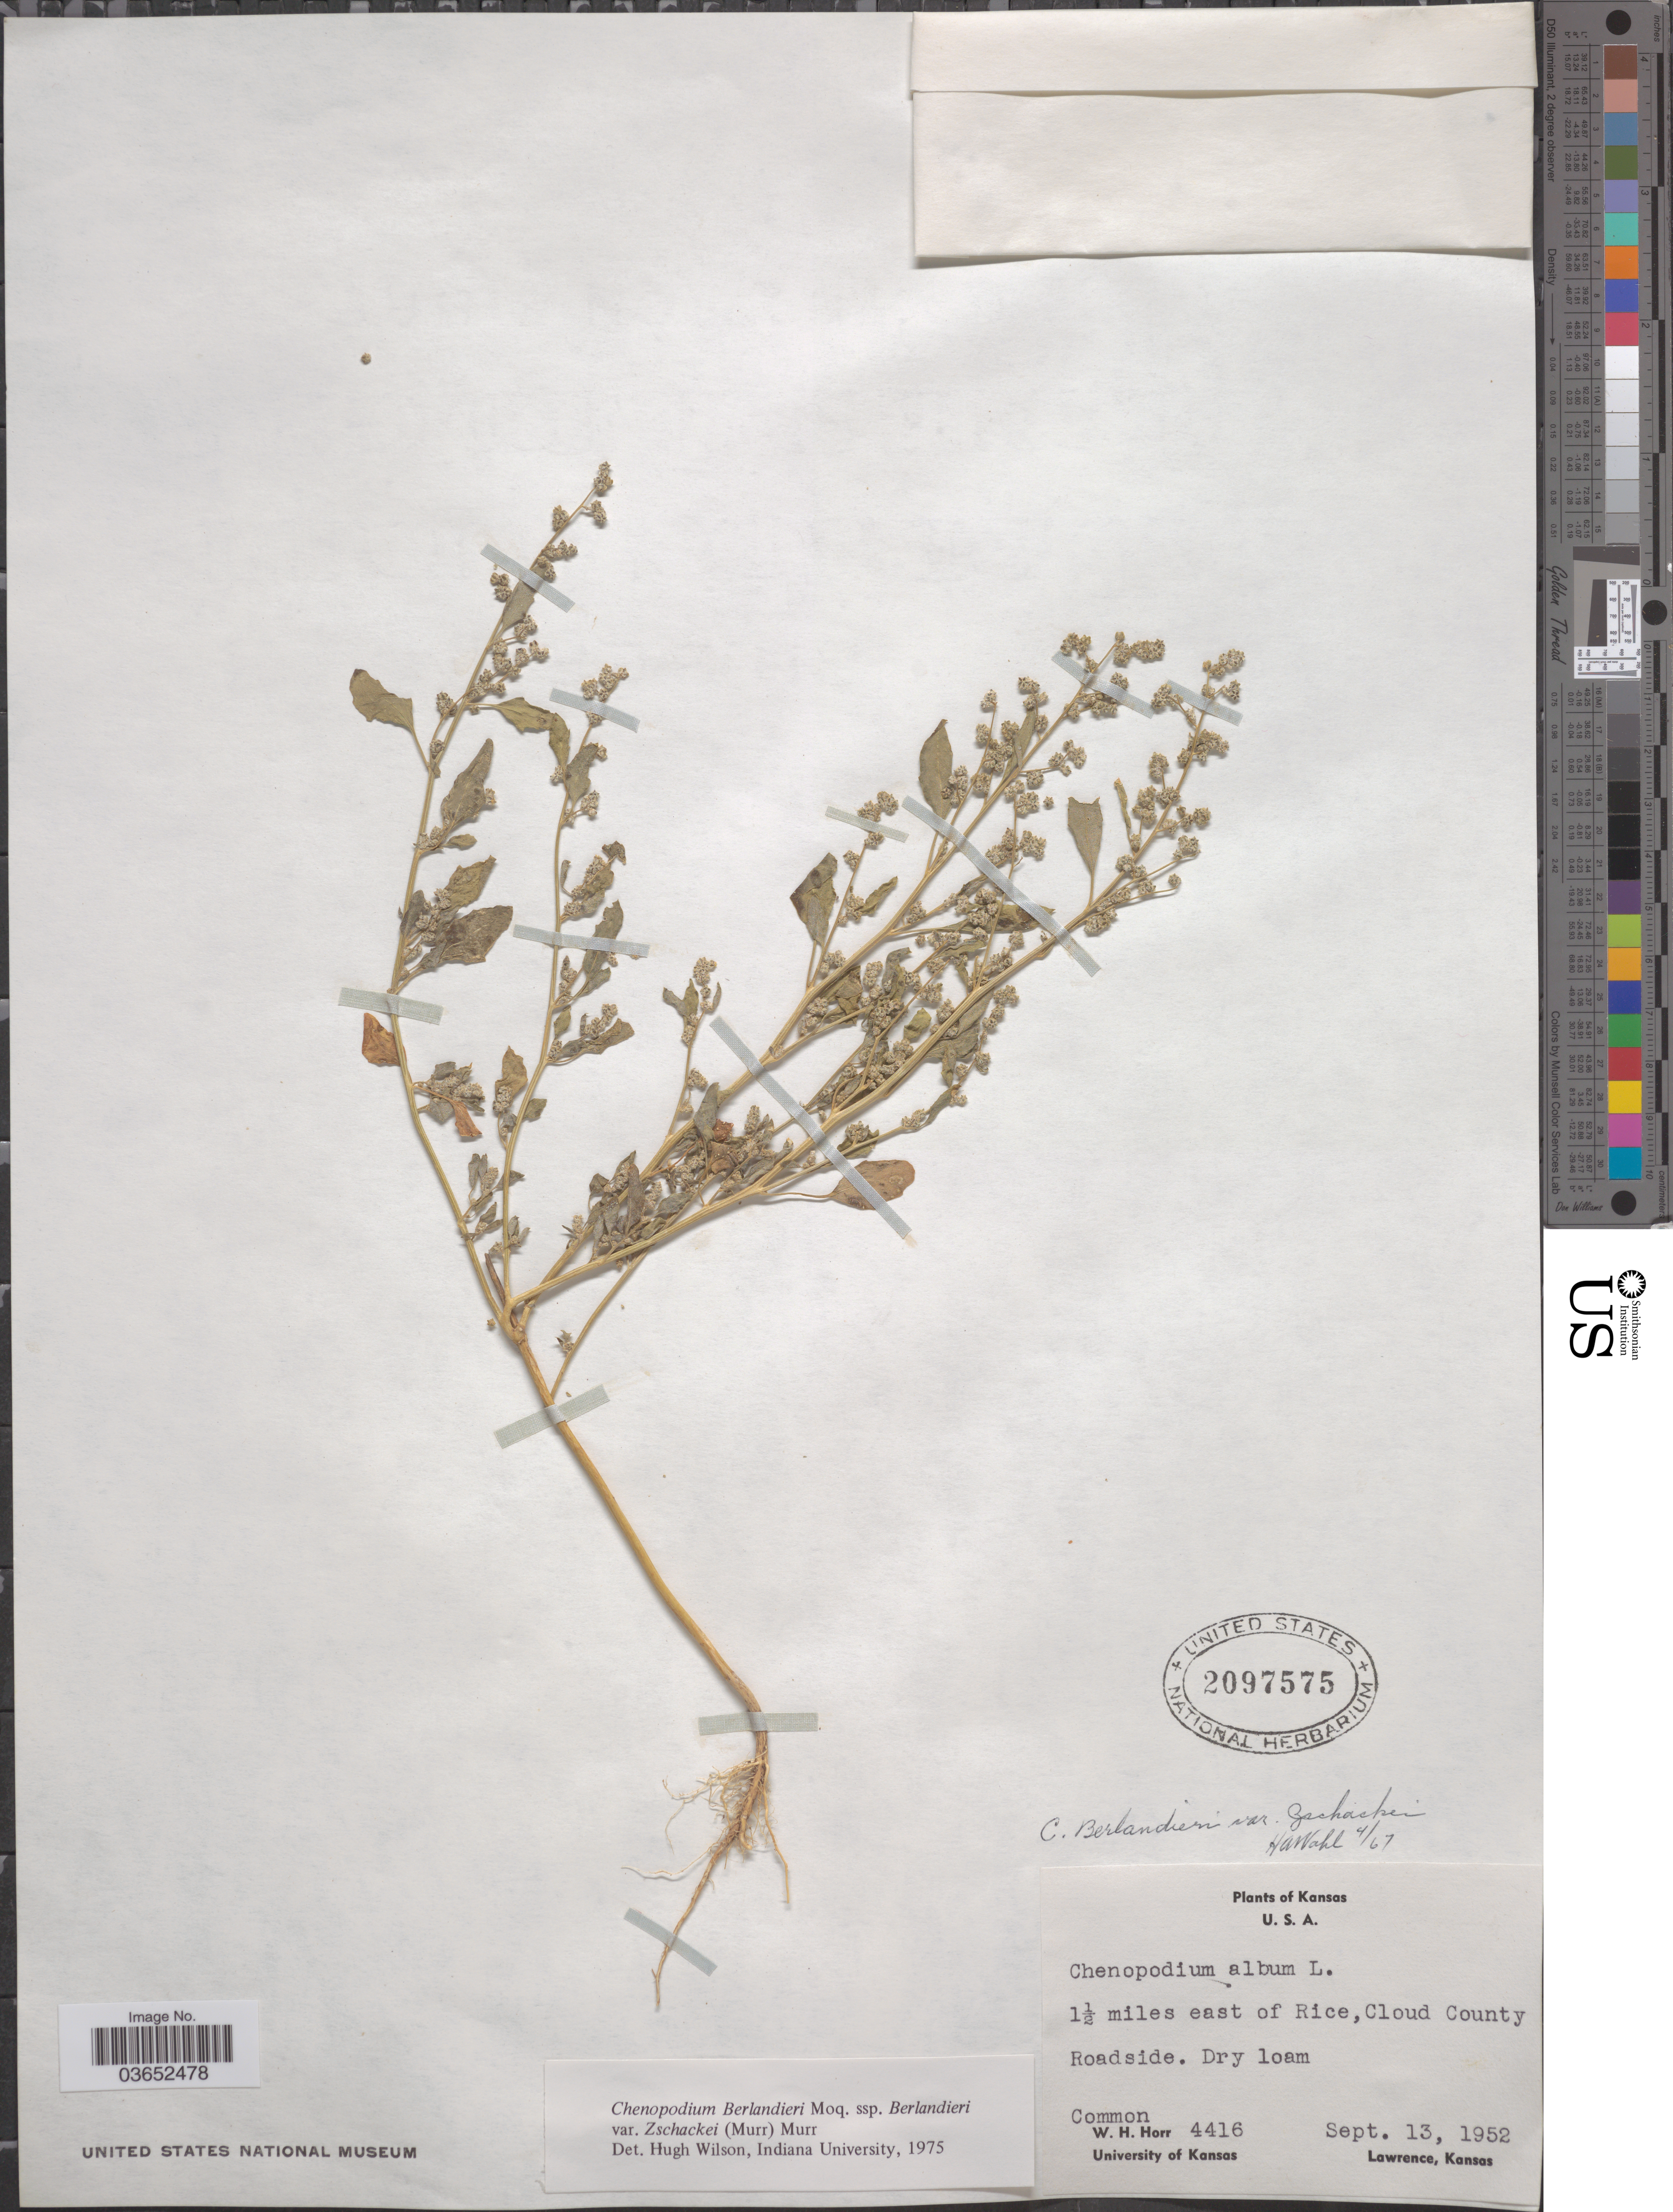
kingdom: Plantae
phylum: Tracheophyta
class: Magnoliopsida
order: Caryophyllales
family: Amaranthaceae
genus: Chenopodium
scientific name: Chenopodium berlandieri var. typicum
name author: A. Ludw. ex Graebn.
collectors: W. H. Horr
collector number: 4416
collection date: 1952-09-13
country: United States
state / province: Kansas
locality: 1½ miles east of Rice, Cloud County.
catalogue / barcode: US 2097575